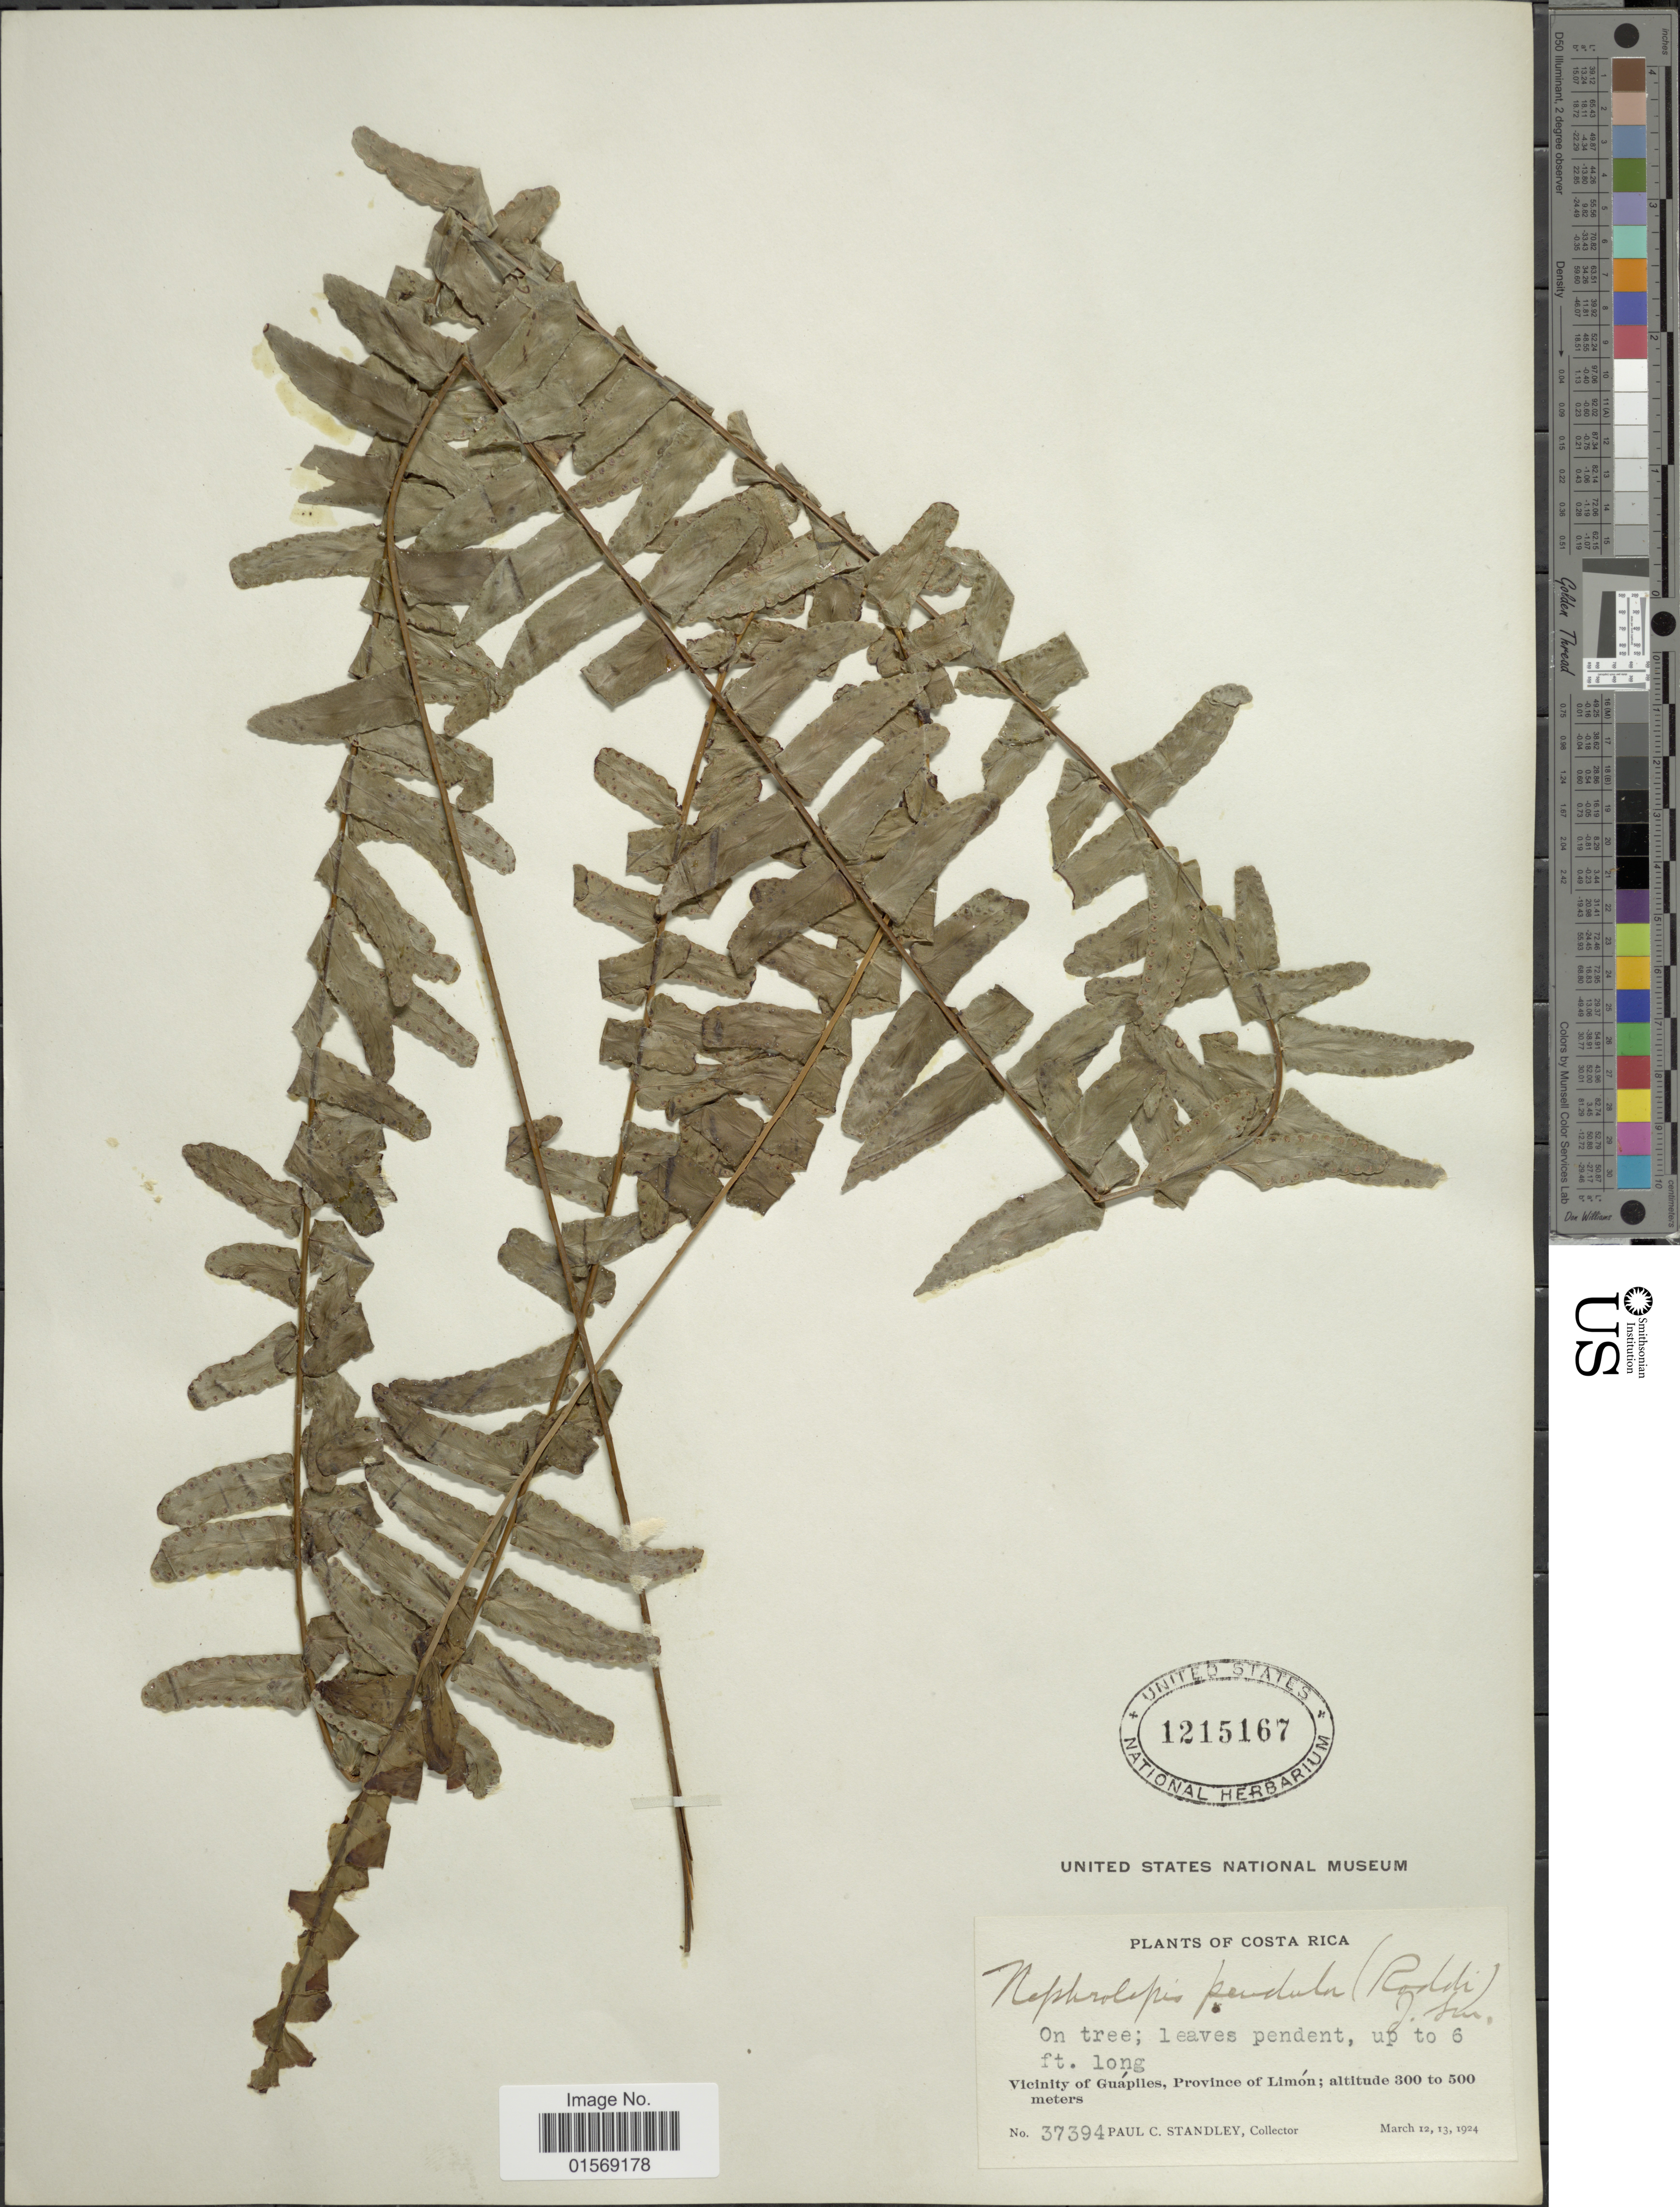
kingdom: Plantae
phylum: Tracheophyta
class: Polypodiopsida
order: Polypodiales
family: Nephrolepidaceae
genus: Nephrolepis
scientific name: Nephrolepis pendula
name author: (Raddi) J. Sm.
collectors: P. C. Standley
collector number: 37394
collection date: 1924-03-12/1924-03-13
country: Costa Rica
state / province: Limón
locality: Costa Rica. Vicinity of Guapiles, Province of Limon.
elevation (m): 300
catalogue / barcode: US 1215167